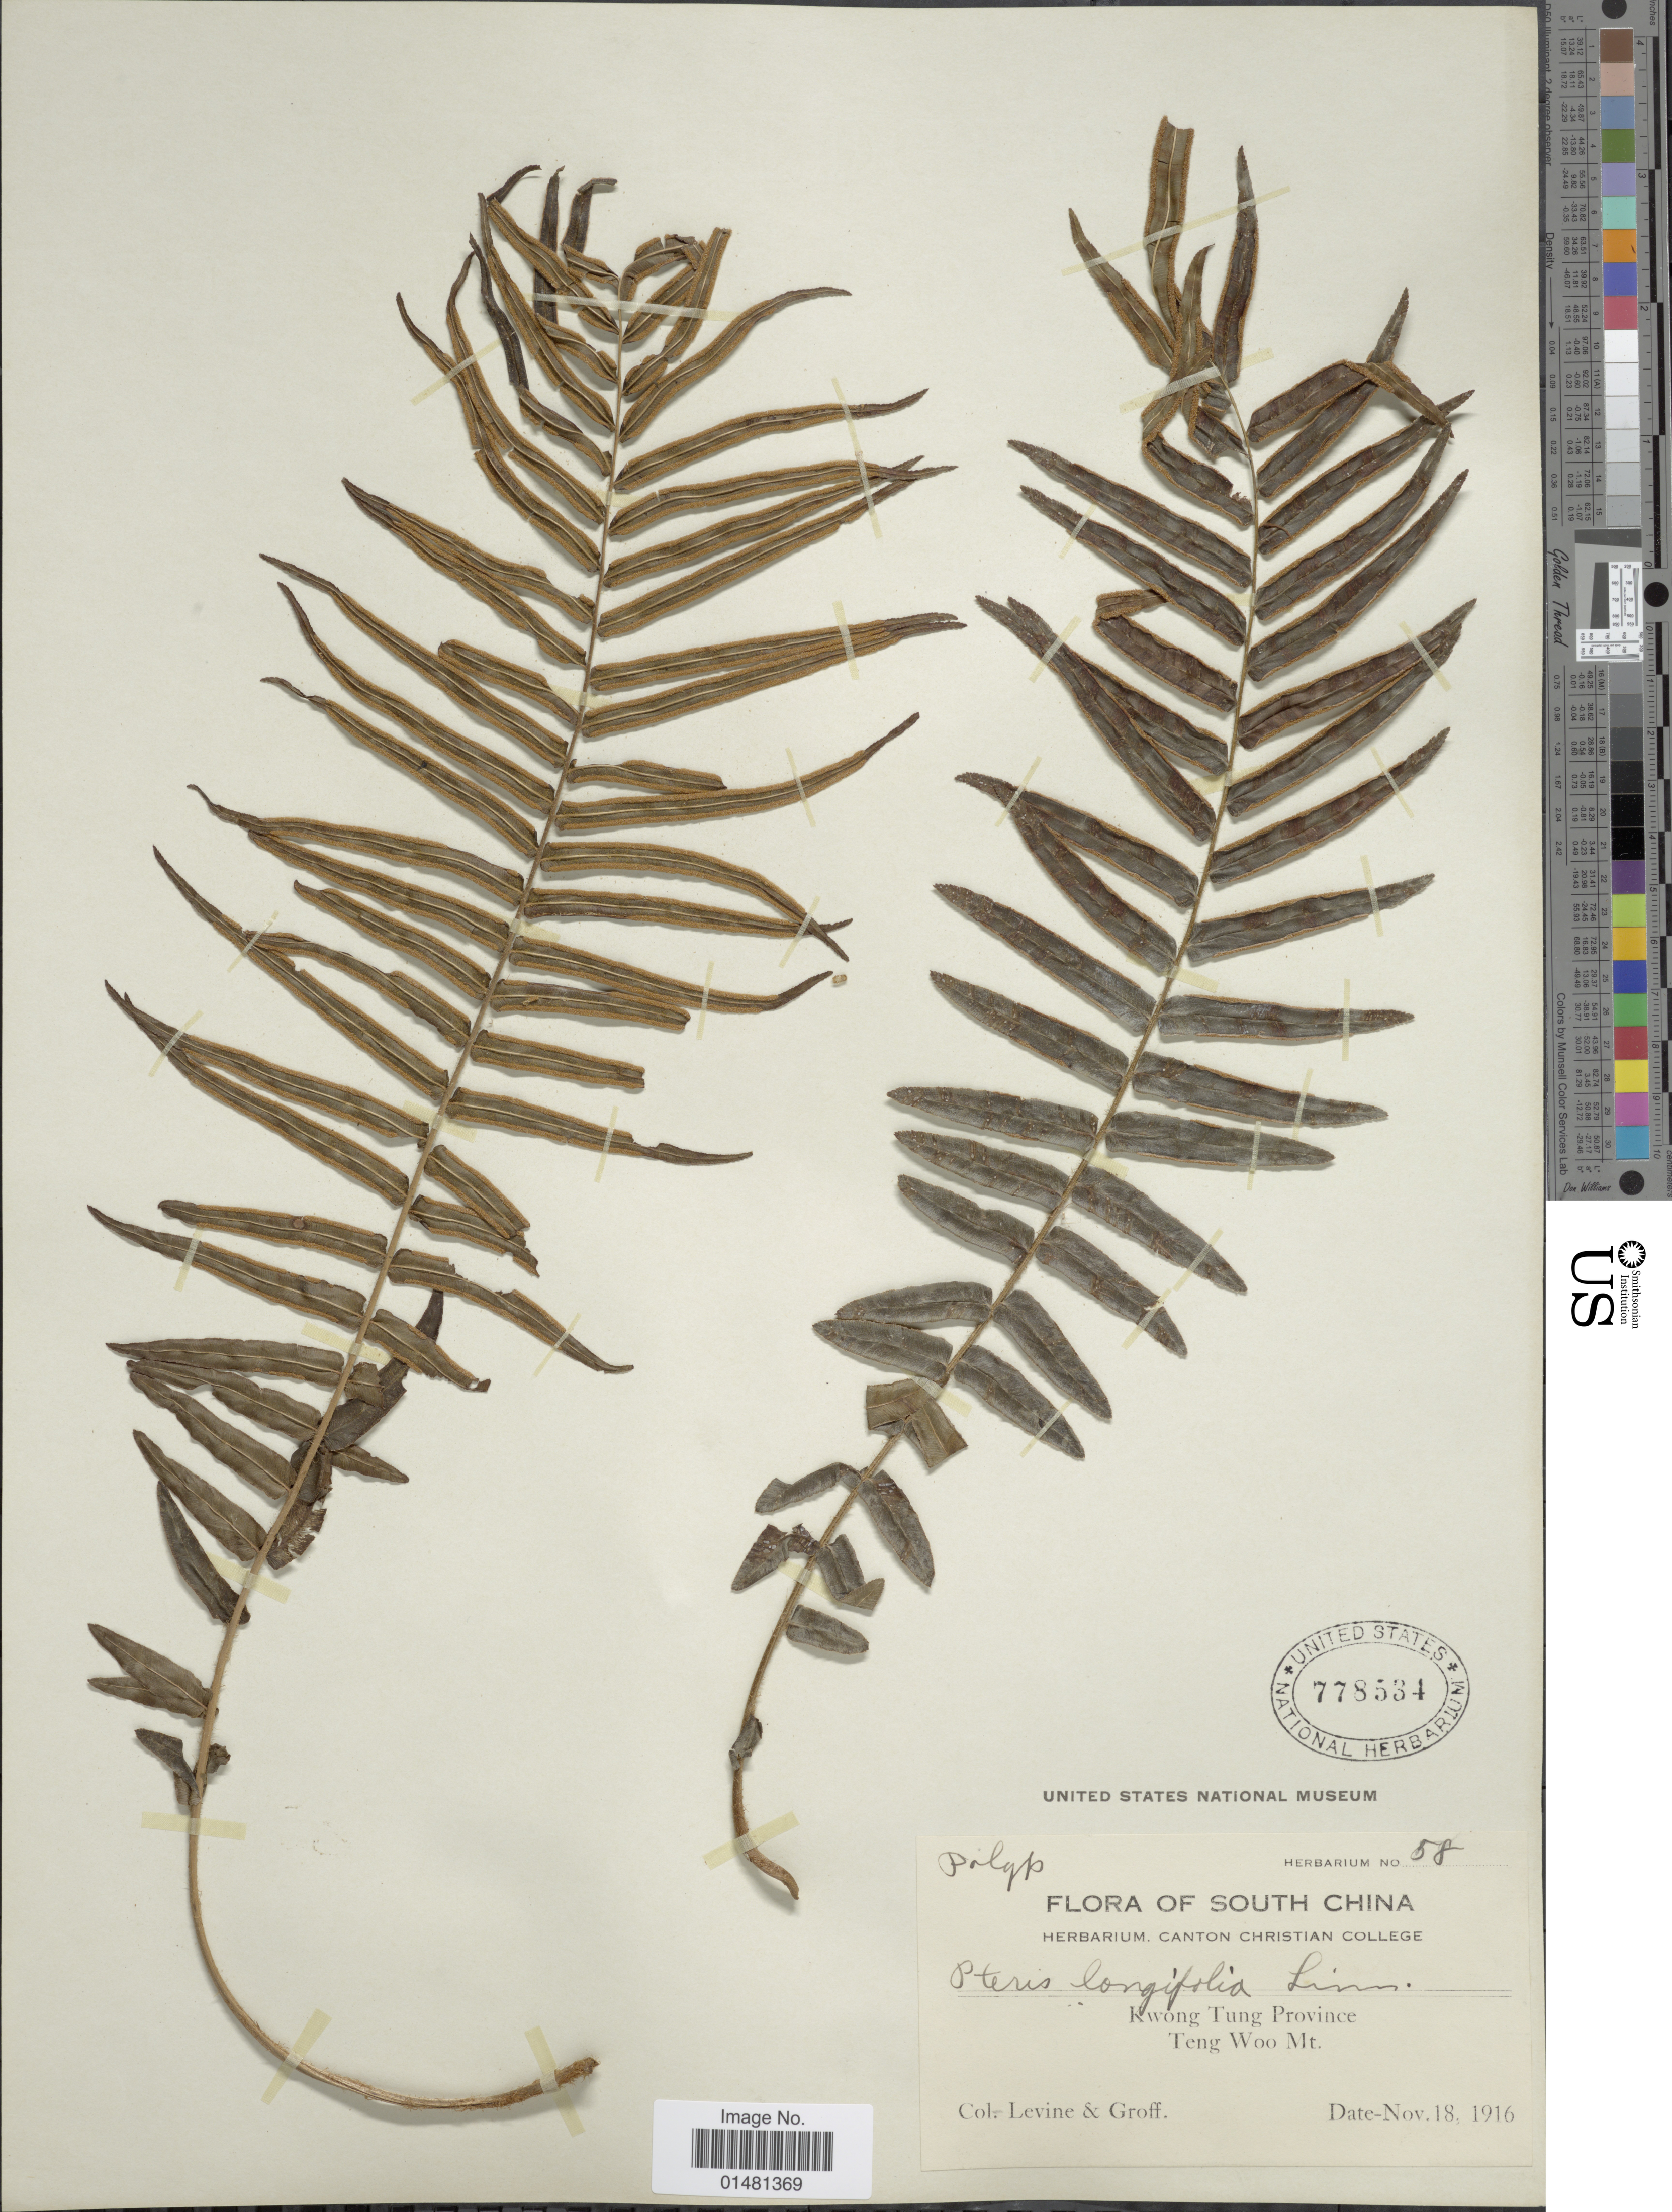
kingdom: Plantae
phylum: Tracheophyta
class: Polypodiopsida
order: Polypodiales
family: Pteridaceae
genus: Pteris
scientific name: Pteris vittata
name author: L.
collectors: -. Levine & -- Groff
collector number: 58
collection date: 1916-11-18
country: China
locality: South China, Kwong Tung Province, Teng Woo Mt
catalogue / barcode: US 778534